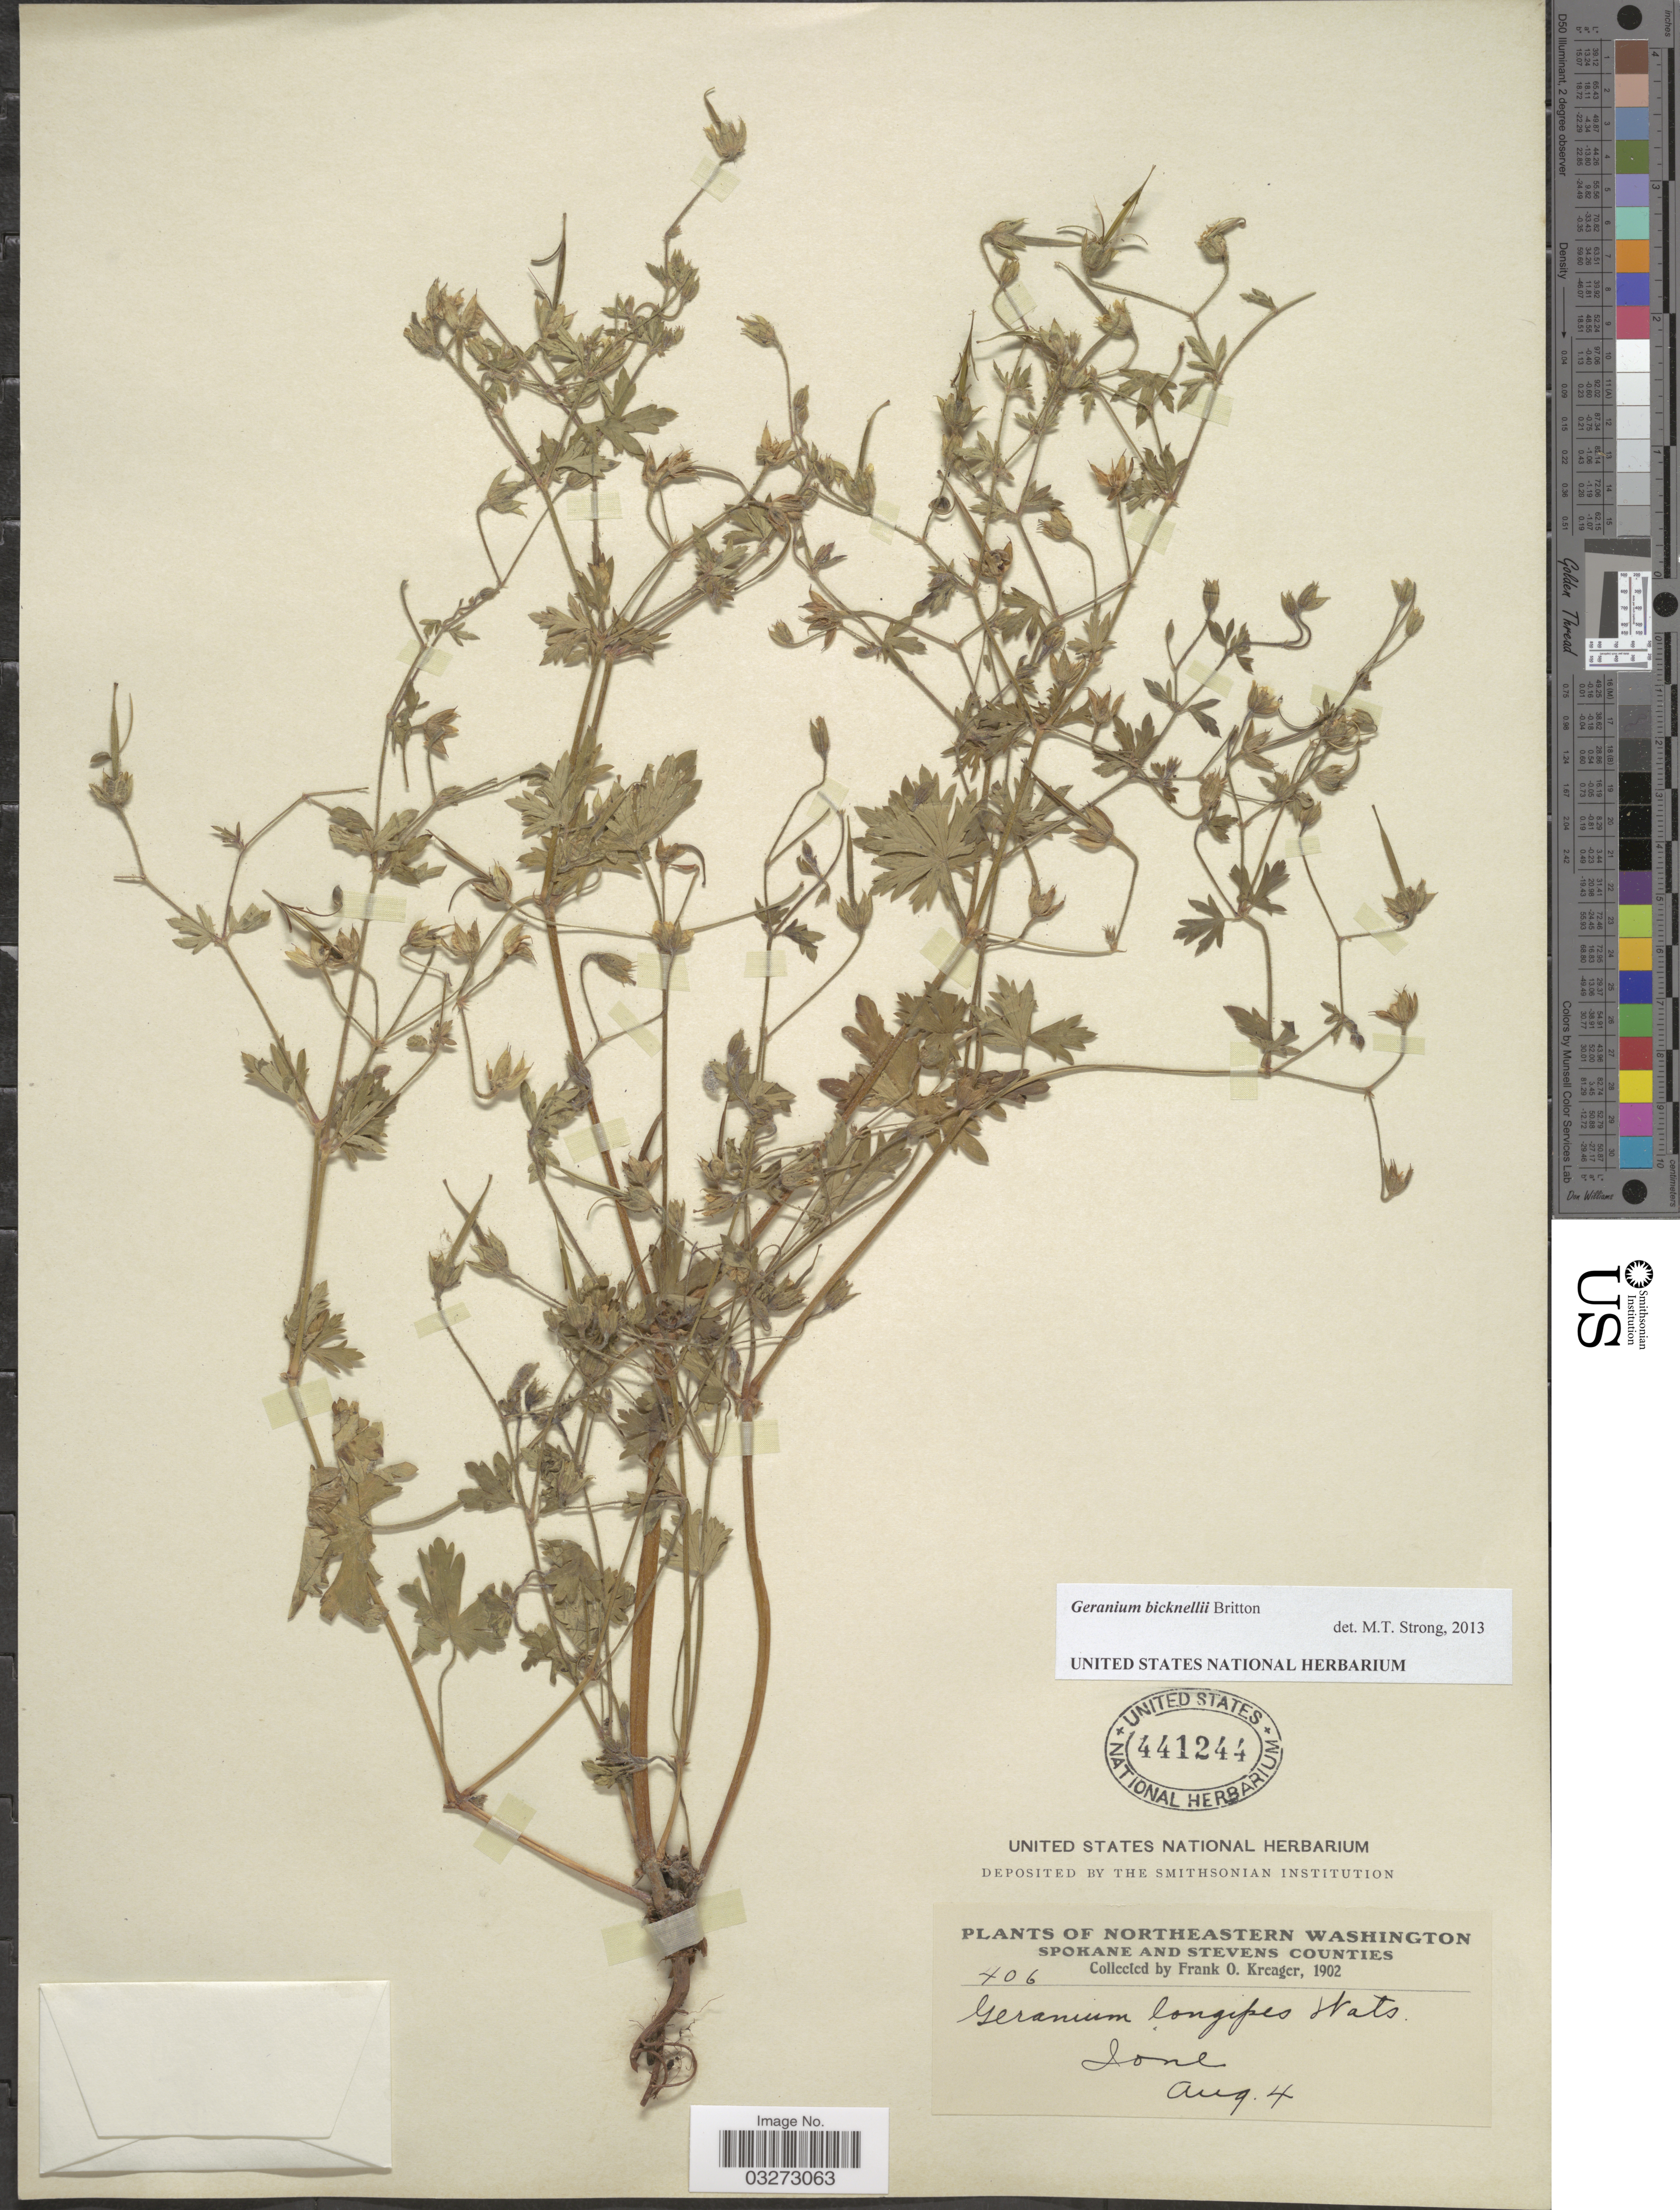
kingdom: Plantae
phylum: Tracheophyta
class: Magnoliopsida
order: Geraniales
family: Geraniaceae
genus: Geranium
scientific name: Geranium bicknellii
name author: Britton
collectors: F. Kreager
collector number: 406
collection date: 1902-08-04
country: United States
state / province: Washington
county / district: Spokane / Stevens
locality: Northeastern Washington, Spokane and Stevens Counties. Ione.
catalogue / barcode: US 441244